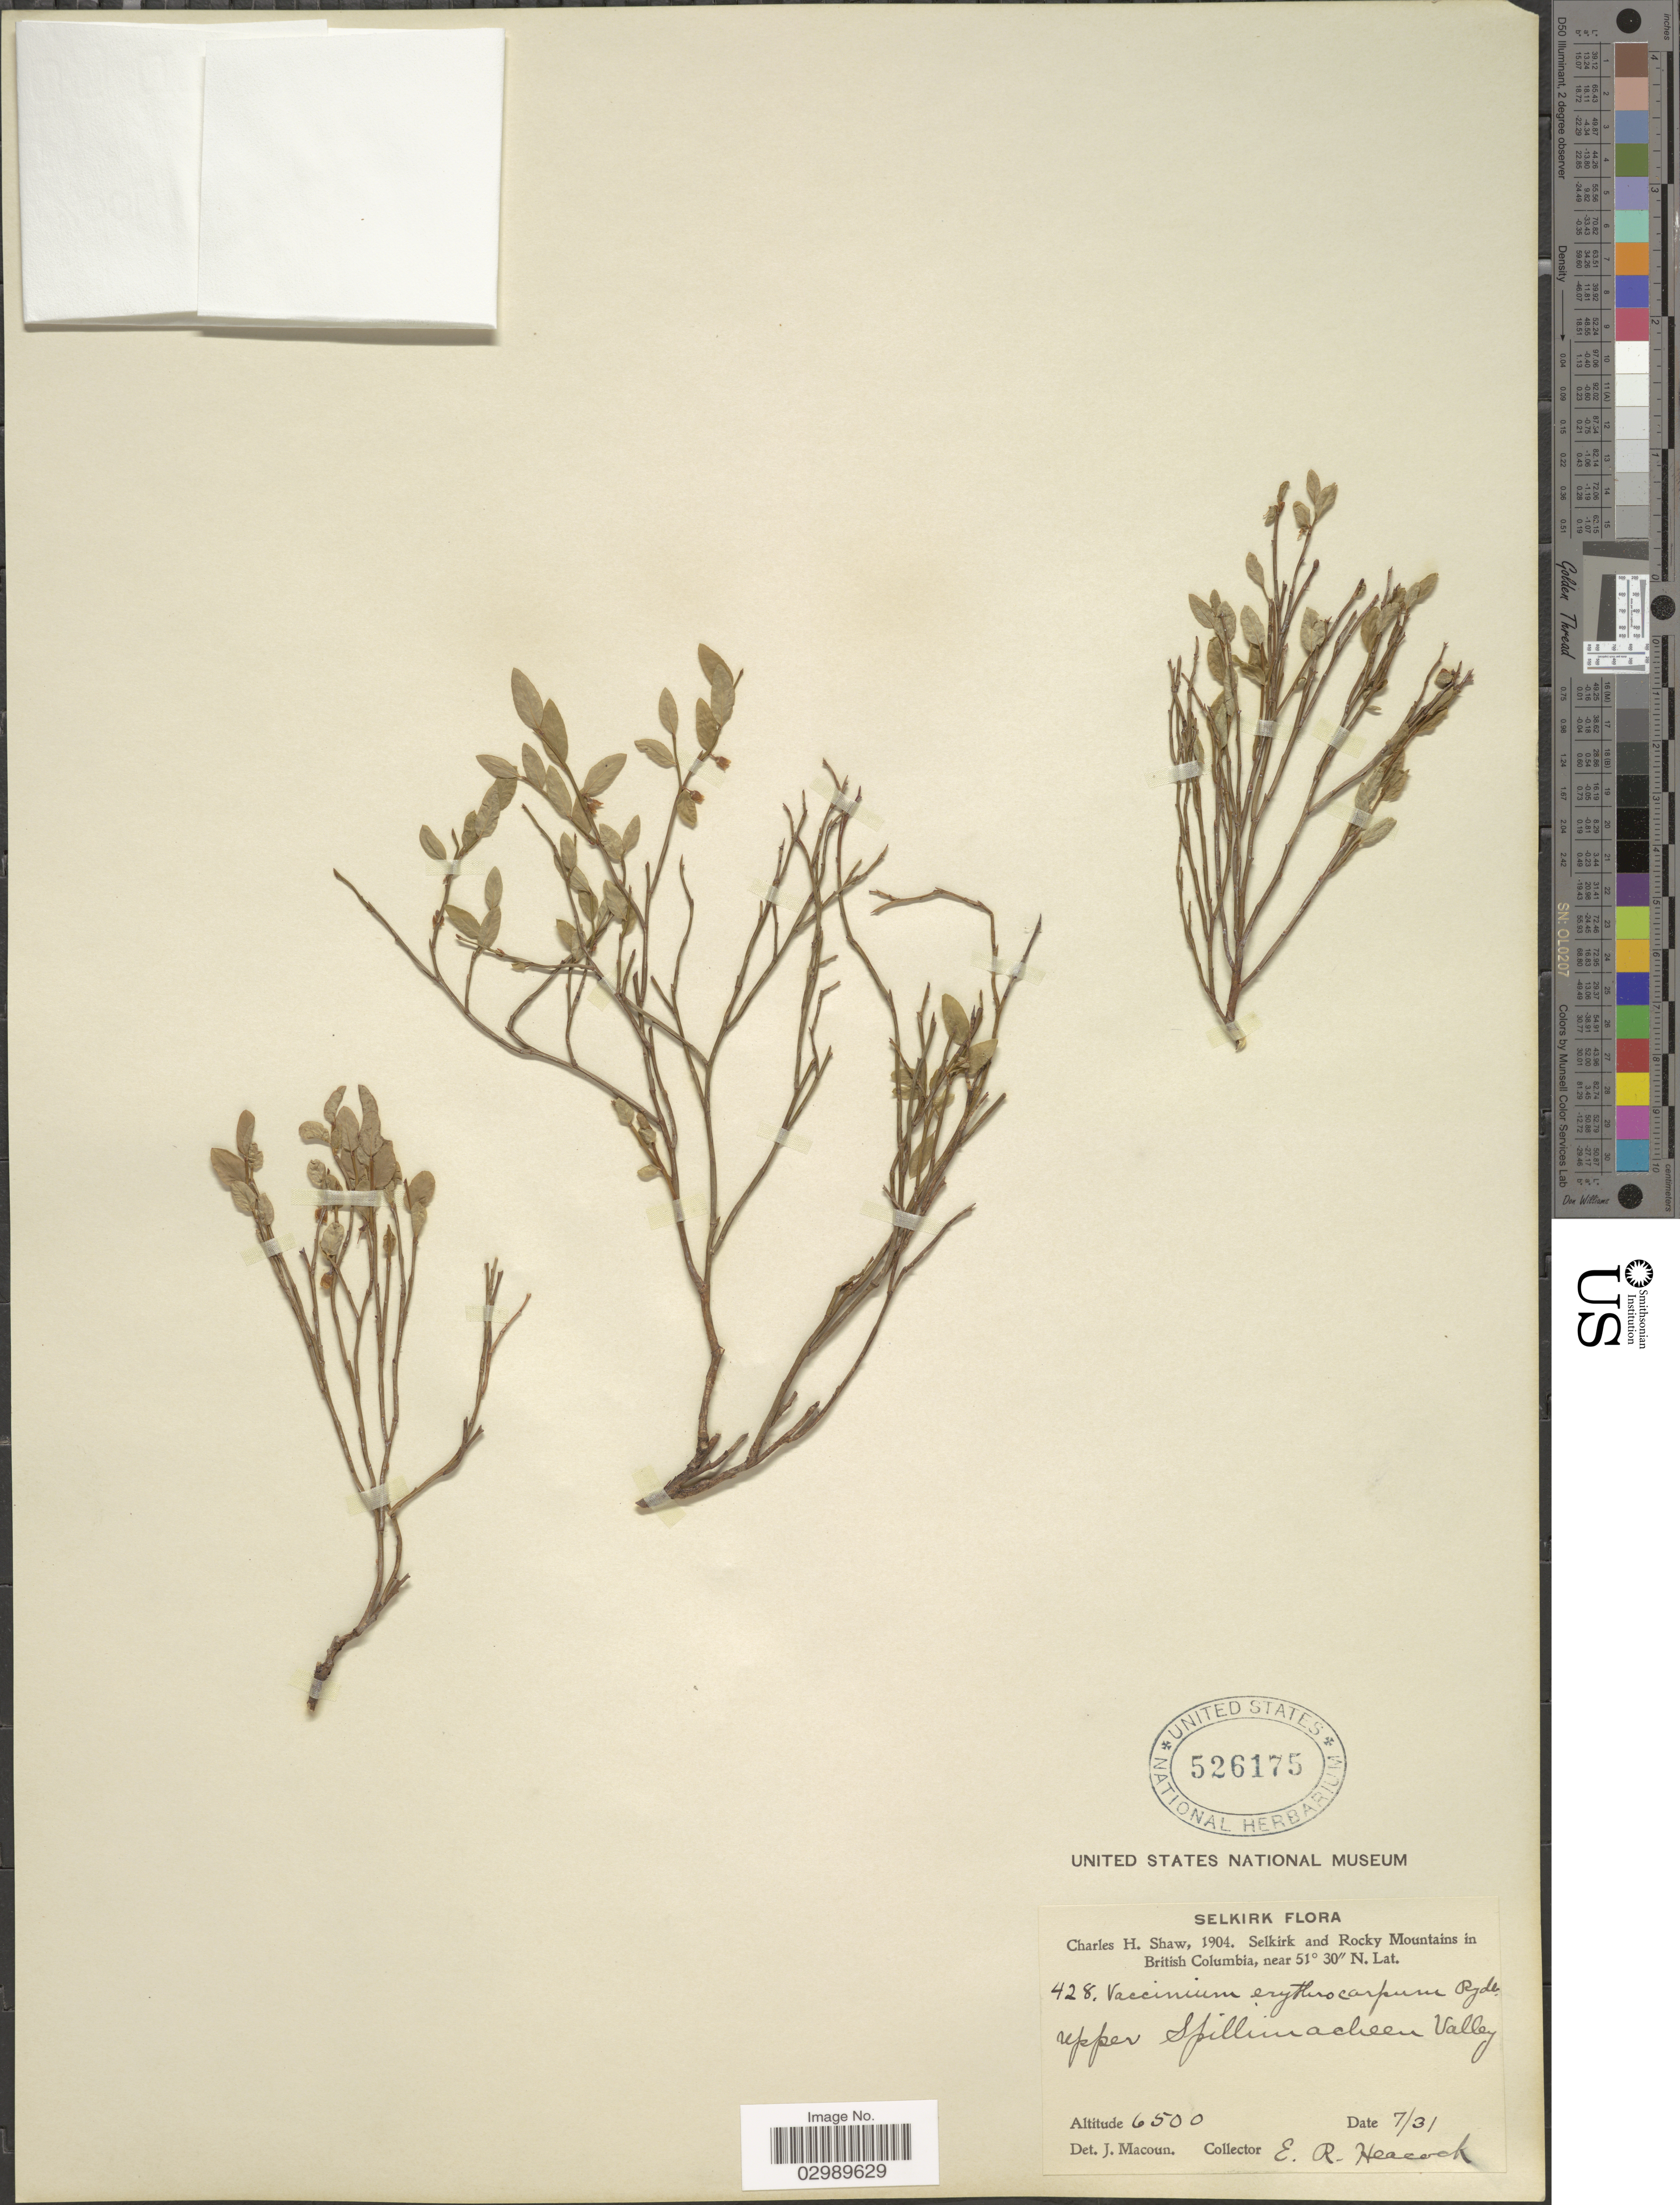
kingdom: Plantae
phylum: Tracheophyta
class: Magnoliopsida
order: Ericales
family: Ericaceae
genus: Vaccinium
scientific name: Vaccinium scoparium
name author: Leiberg ex Coville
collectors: C. H. Shaw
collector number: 428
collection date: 1904-07-31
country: Canada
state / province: British Columbia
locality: Selkirk and Rocky Mountains. Upper Spillimacheen Valley.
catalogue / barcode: US 526175